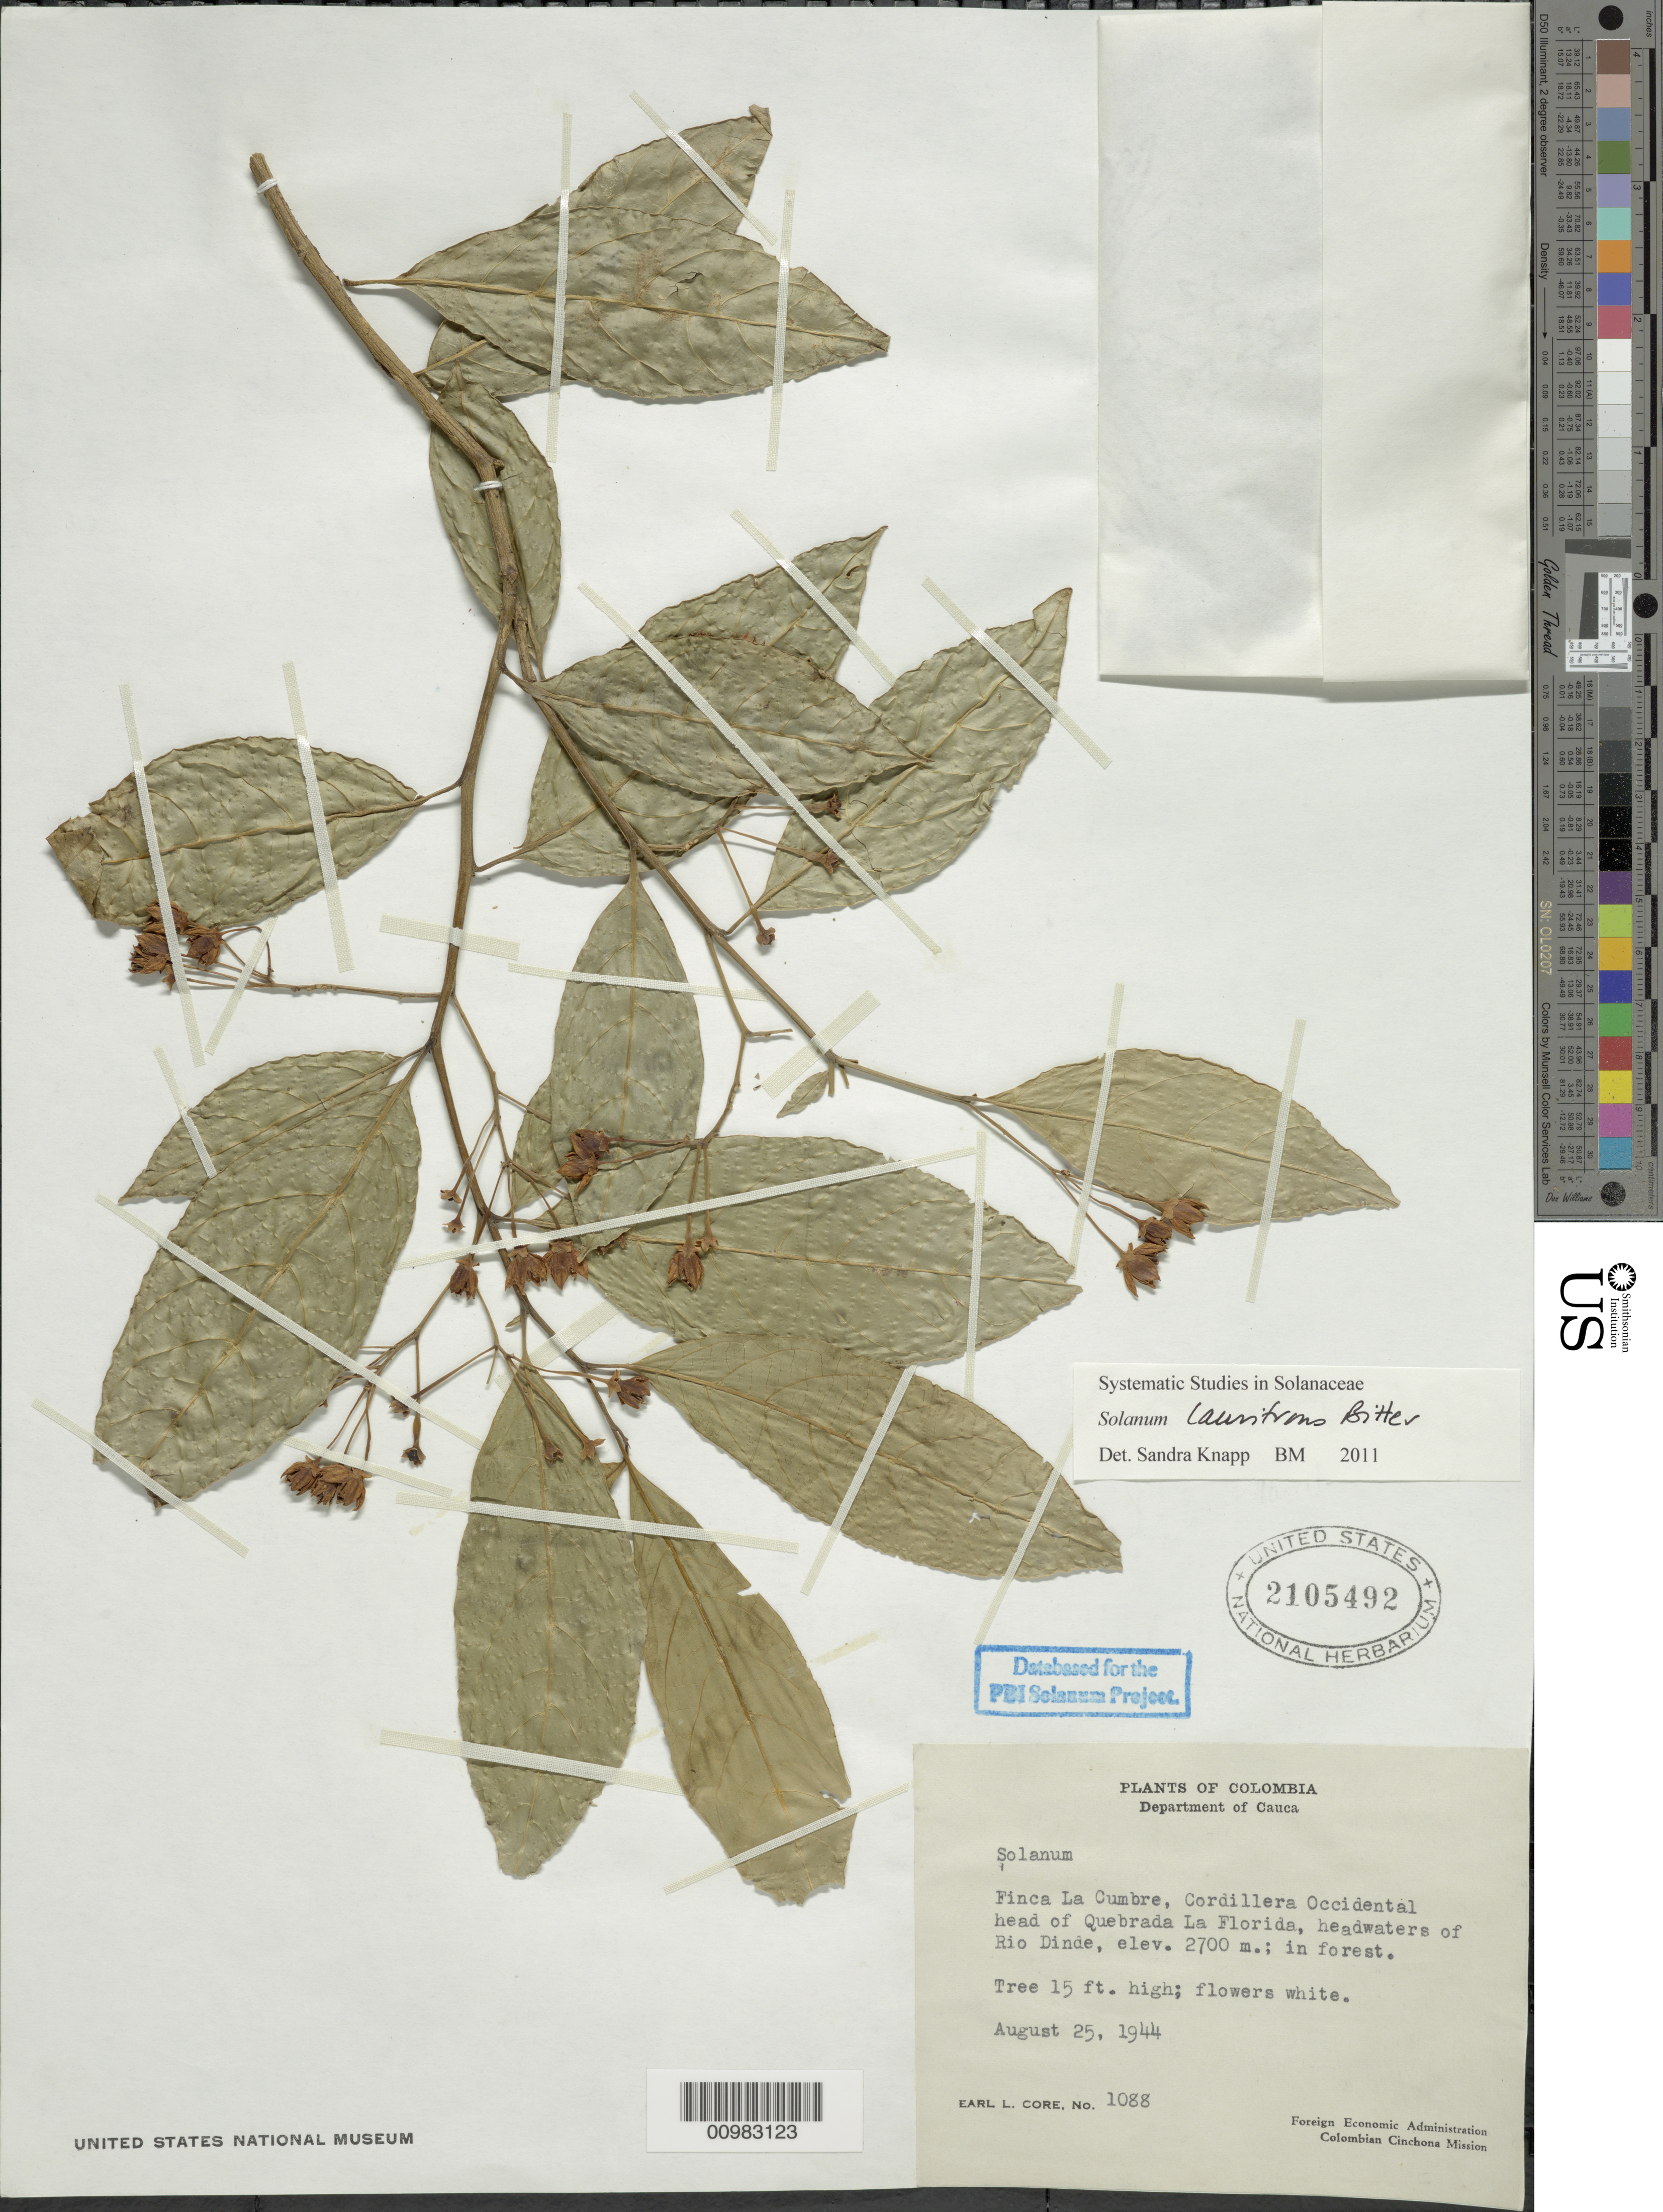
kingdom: Plantae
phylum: Tracheophyta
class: Magnoliopsida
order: Solanales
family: Solanaceae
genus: Solanum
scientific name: Solanum laurifrons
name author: Bitter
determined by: Knapp, S. D.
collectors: E. L. Core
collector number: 1088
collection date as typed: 25 Aug 1944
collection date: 1944-08-25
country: Colombia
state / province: Cauca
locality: Cordillera Occidental, head of Quebrada la Florida, headwaters of Rio Dinde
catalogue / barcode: US 2105492